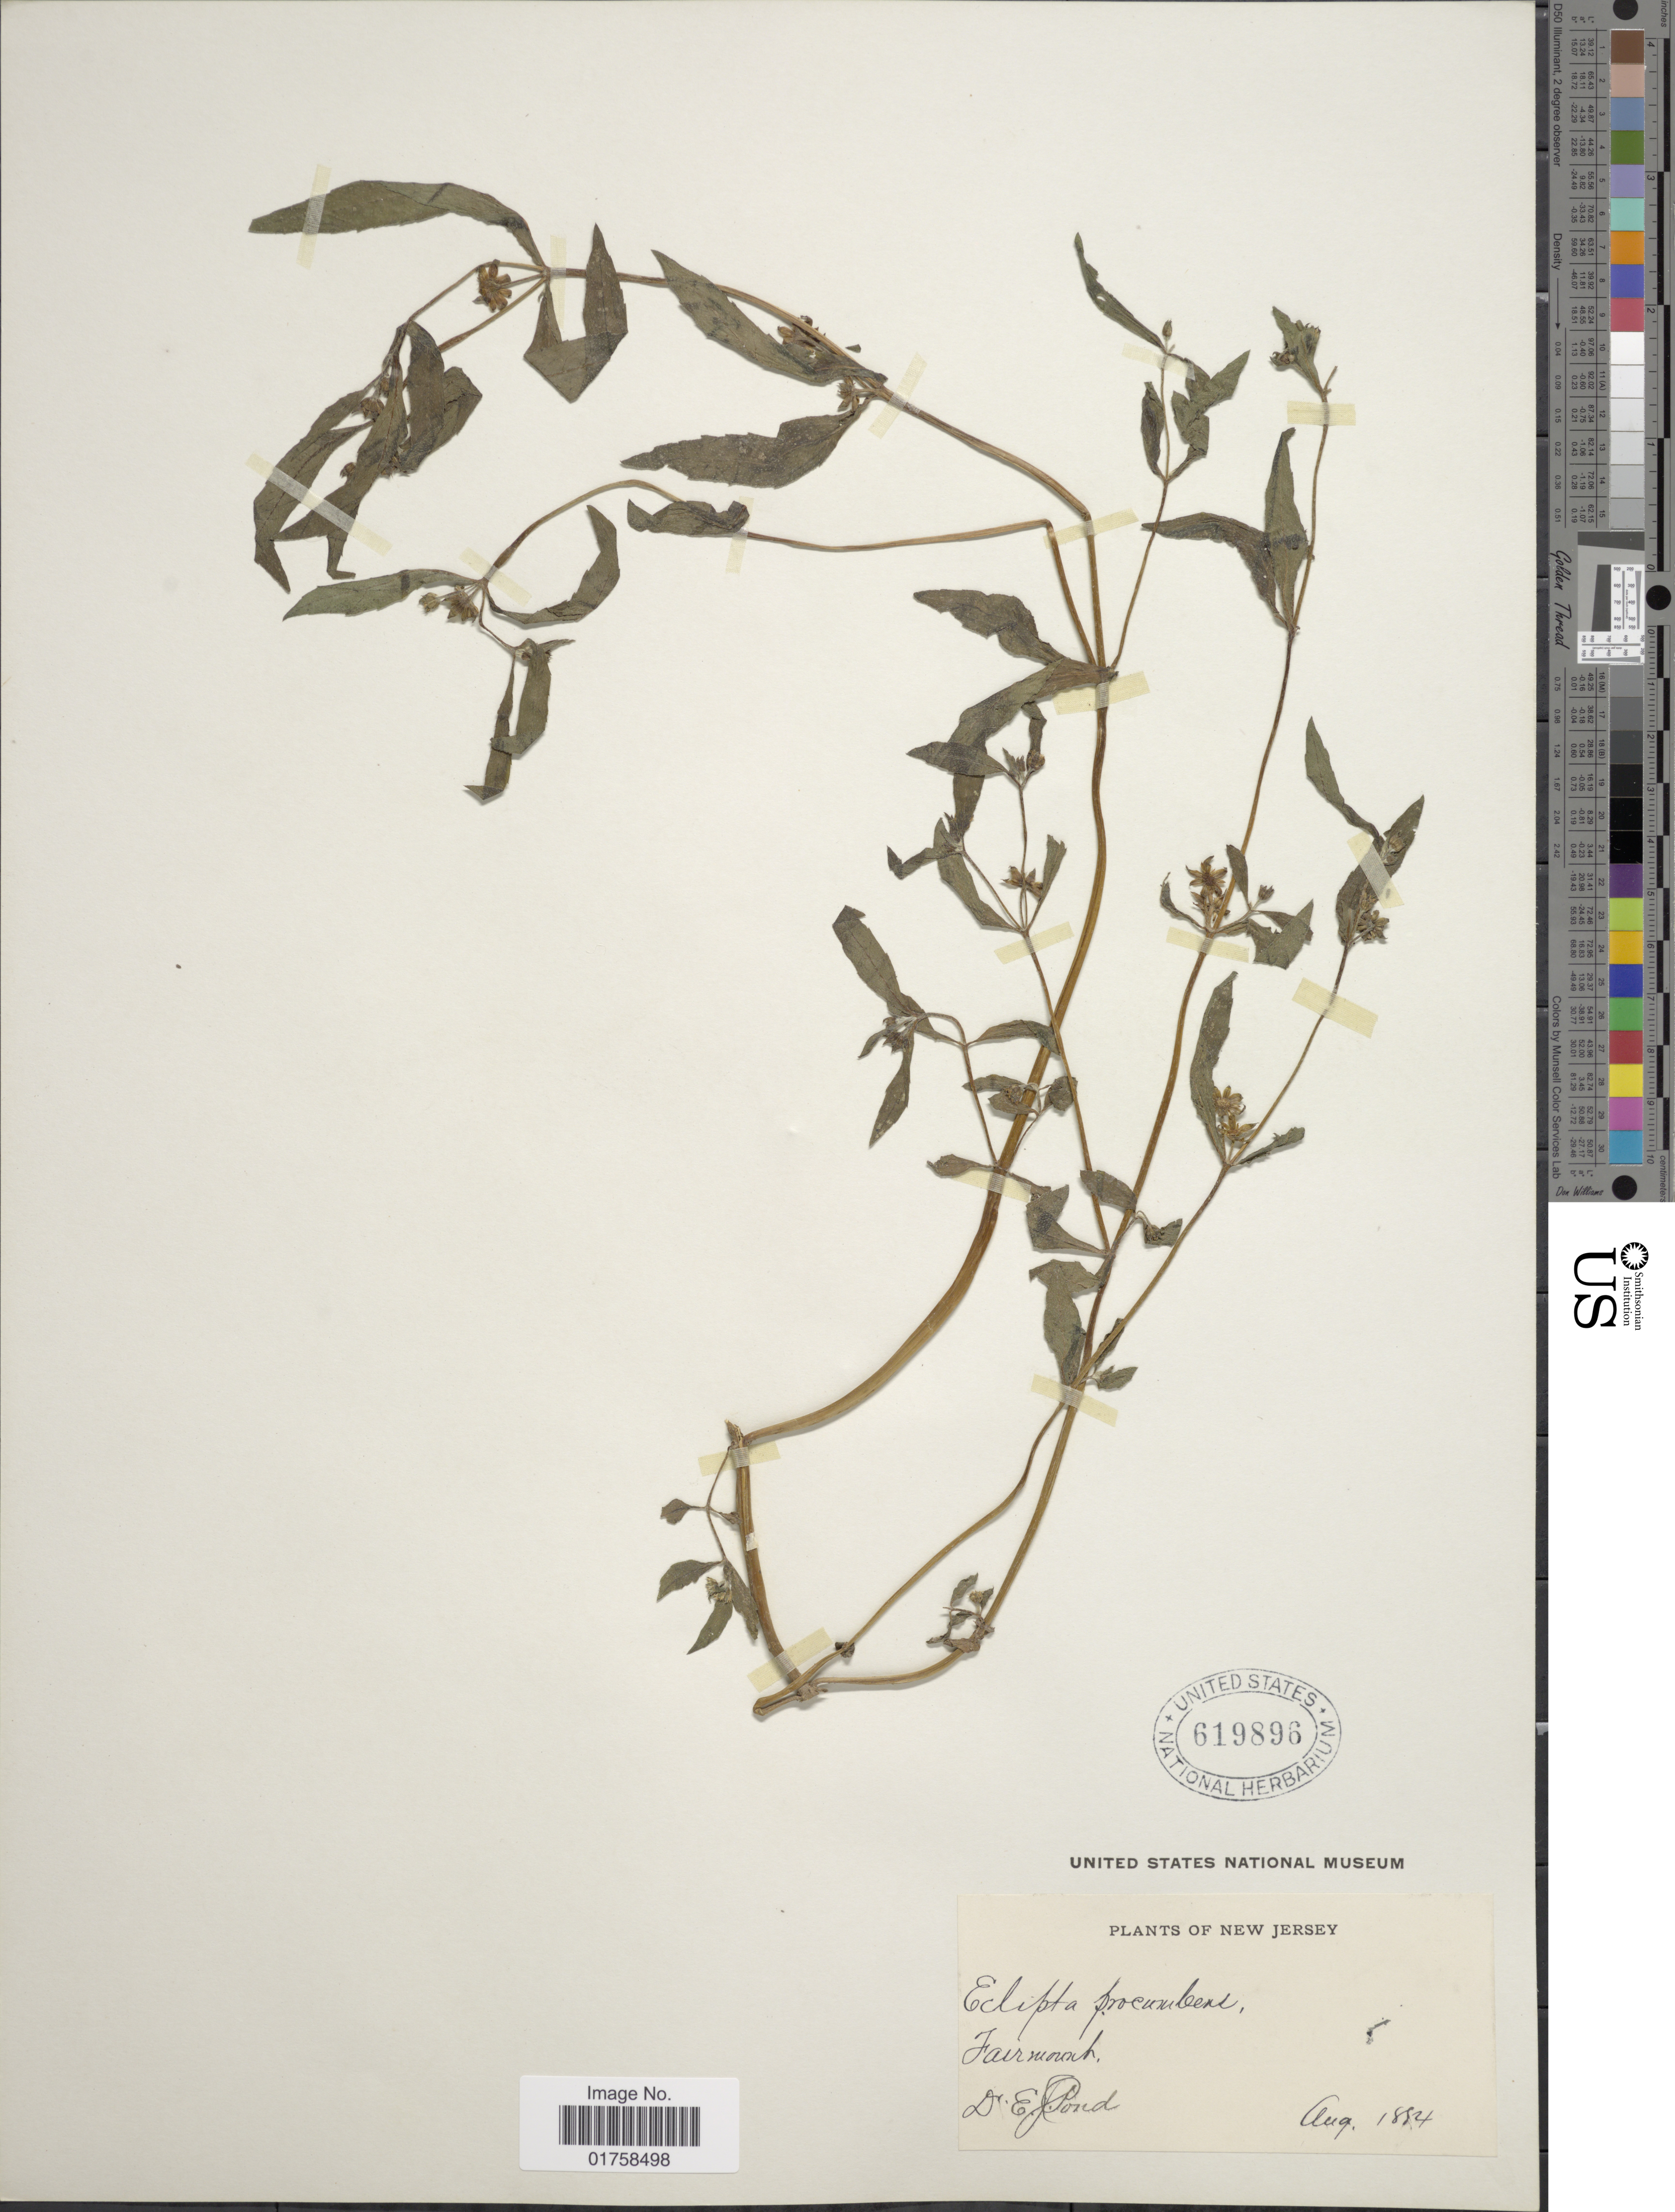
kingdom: Plantae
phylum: Tracheophyta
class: Magnoliopsida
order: Asterales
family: Asteraceae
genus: Eclipta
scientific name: Eclipta alba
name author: (L.) Hassk.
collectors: E. Pond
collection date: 1884-08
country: United States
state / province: New Jersey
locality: New Jersey. Fairmount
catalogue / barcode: US 619896